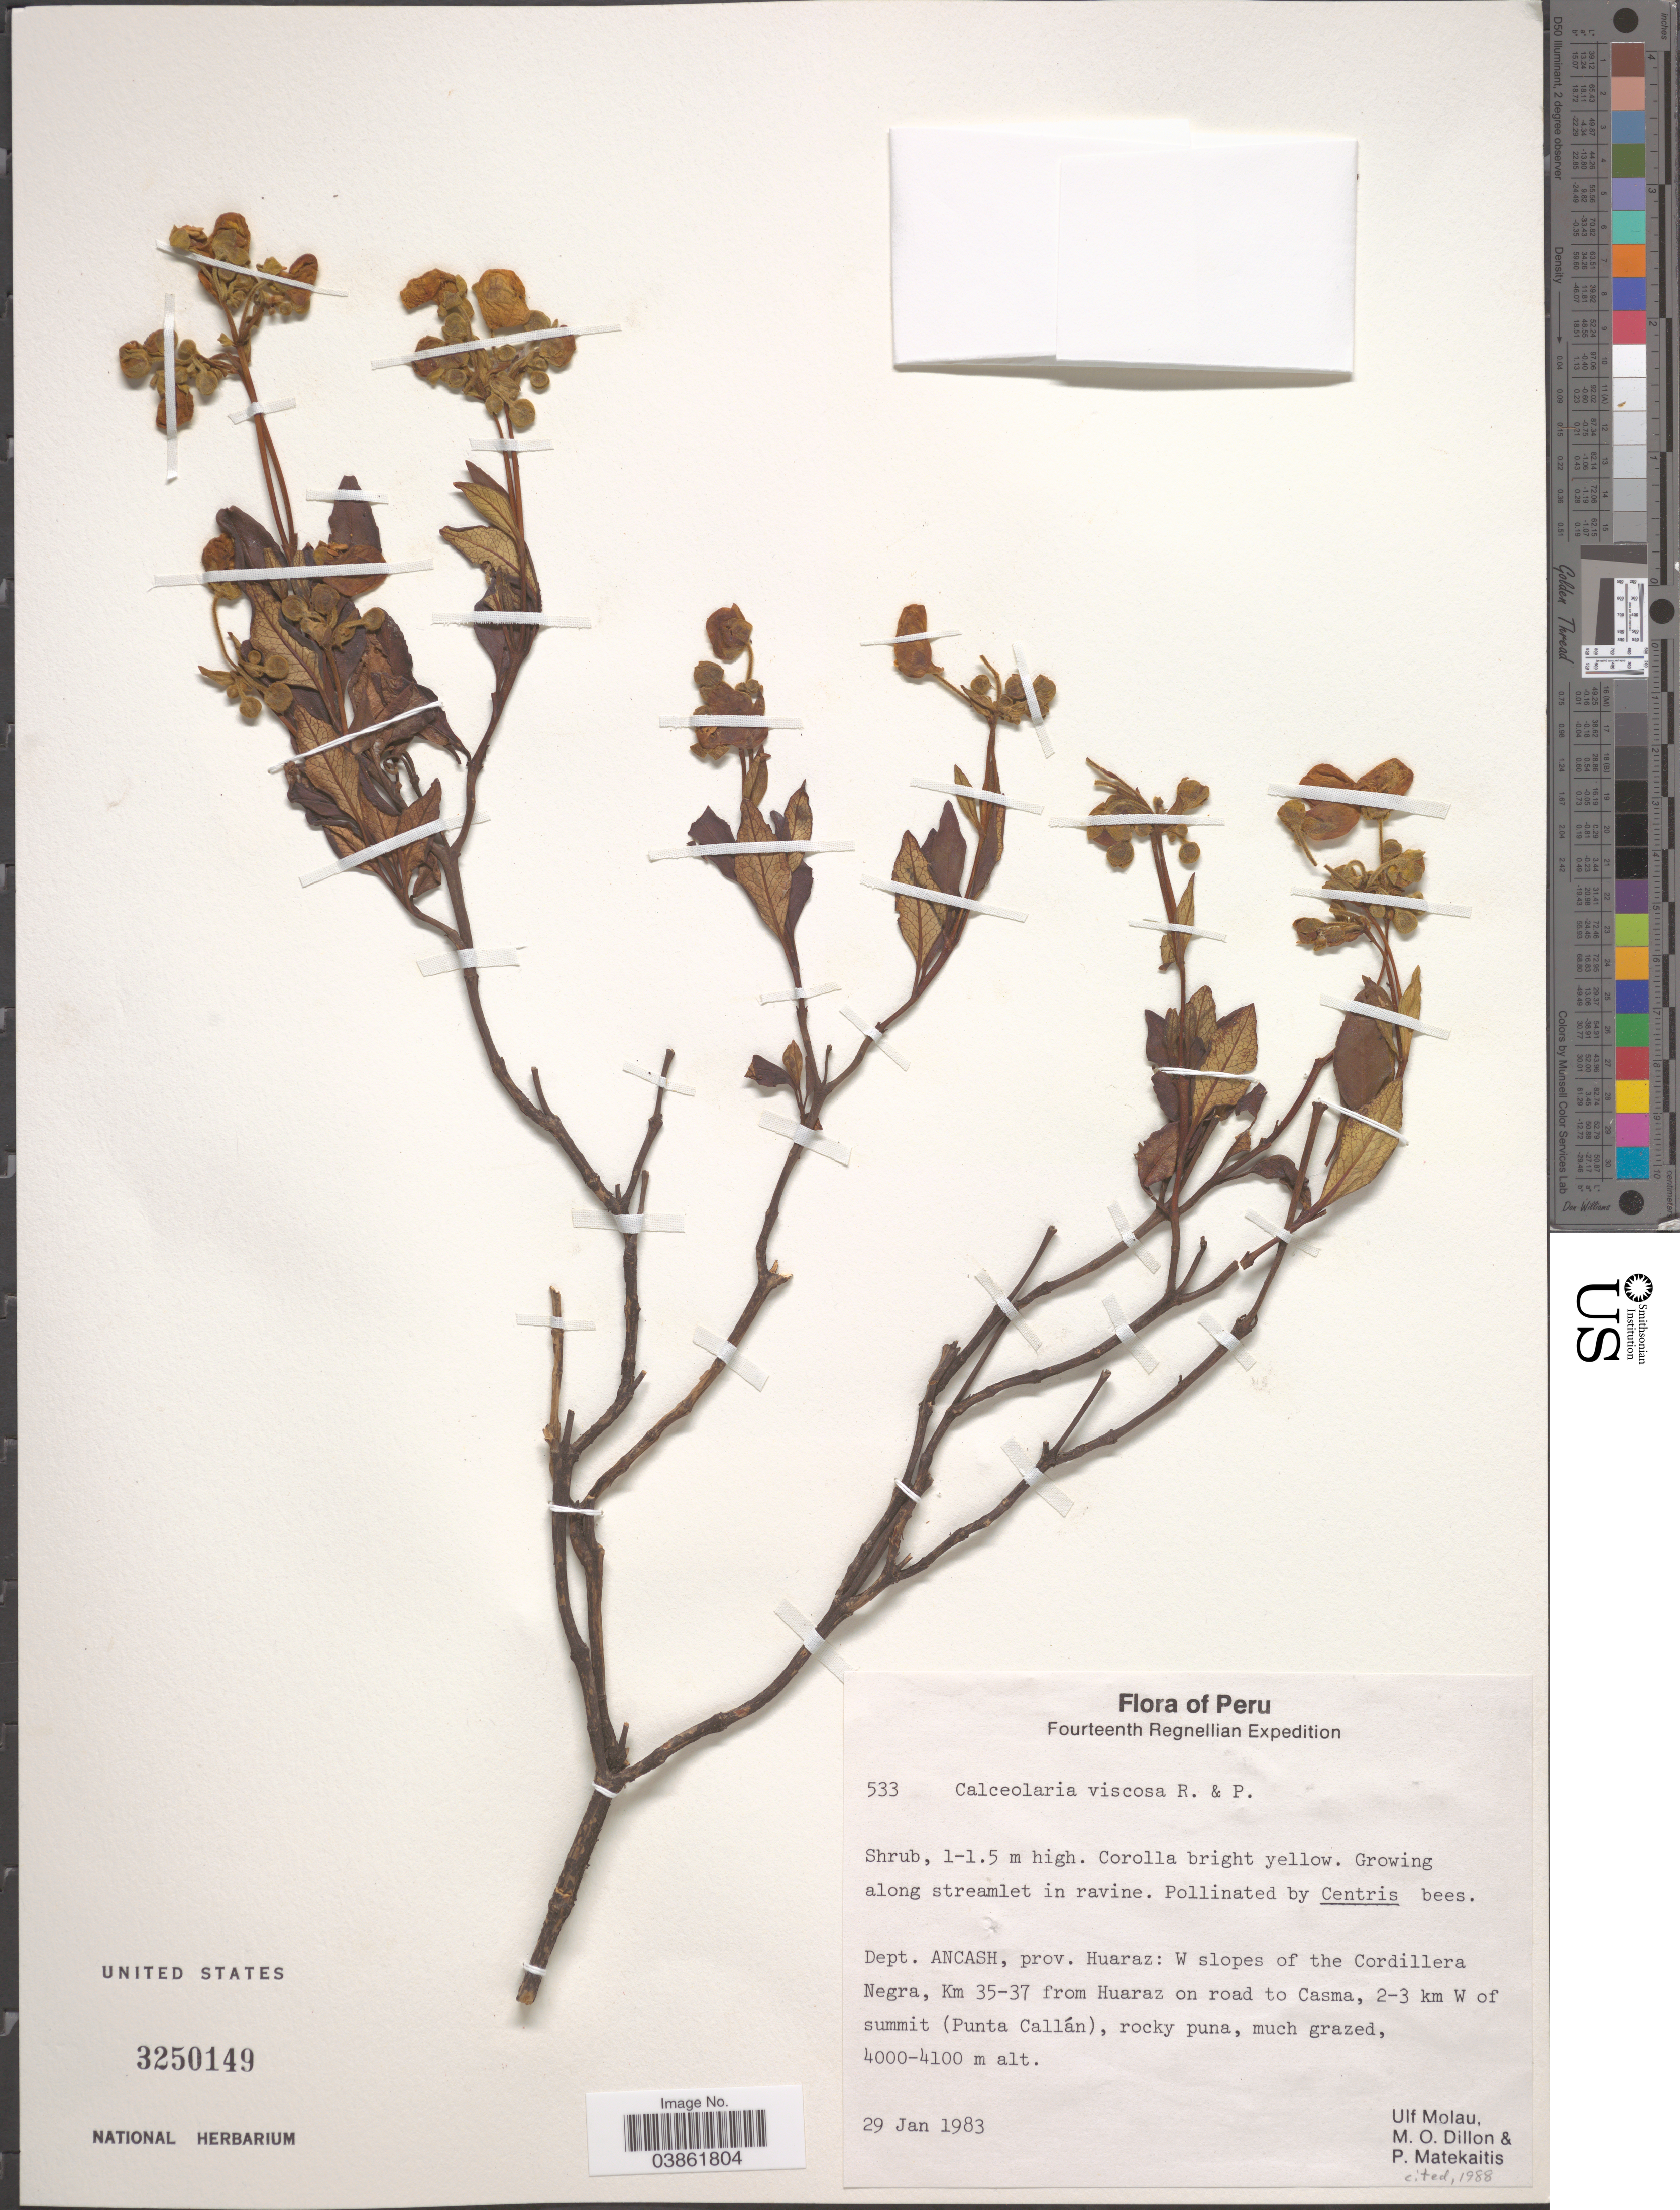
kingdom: Plantae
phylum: Tracheophyta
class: Magnoliopsida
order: Lamiales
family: Calceolariaceae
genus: Calceolaria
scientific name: Calceolaria viscosa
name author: Ruiz & Pav.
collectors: U. Molau, M. O. Dillon & P. Matekaitis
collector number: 533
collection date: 1983-01-29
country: Peru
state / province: Ancash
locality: Dept. Ancash, prov. Huaraz: W slopes of the Cordillera Negra, Km 35-37 from Huaraz on road to Casma, 2-3 km W of summit (Punta Callán).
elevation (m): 4000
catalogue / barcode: US 3250149